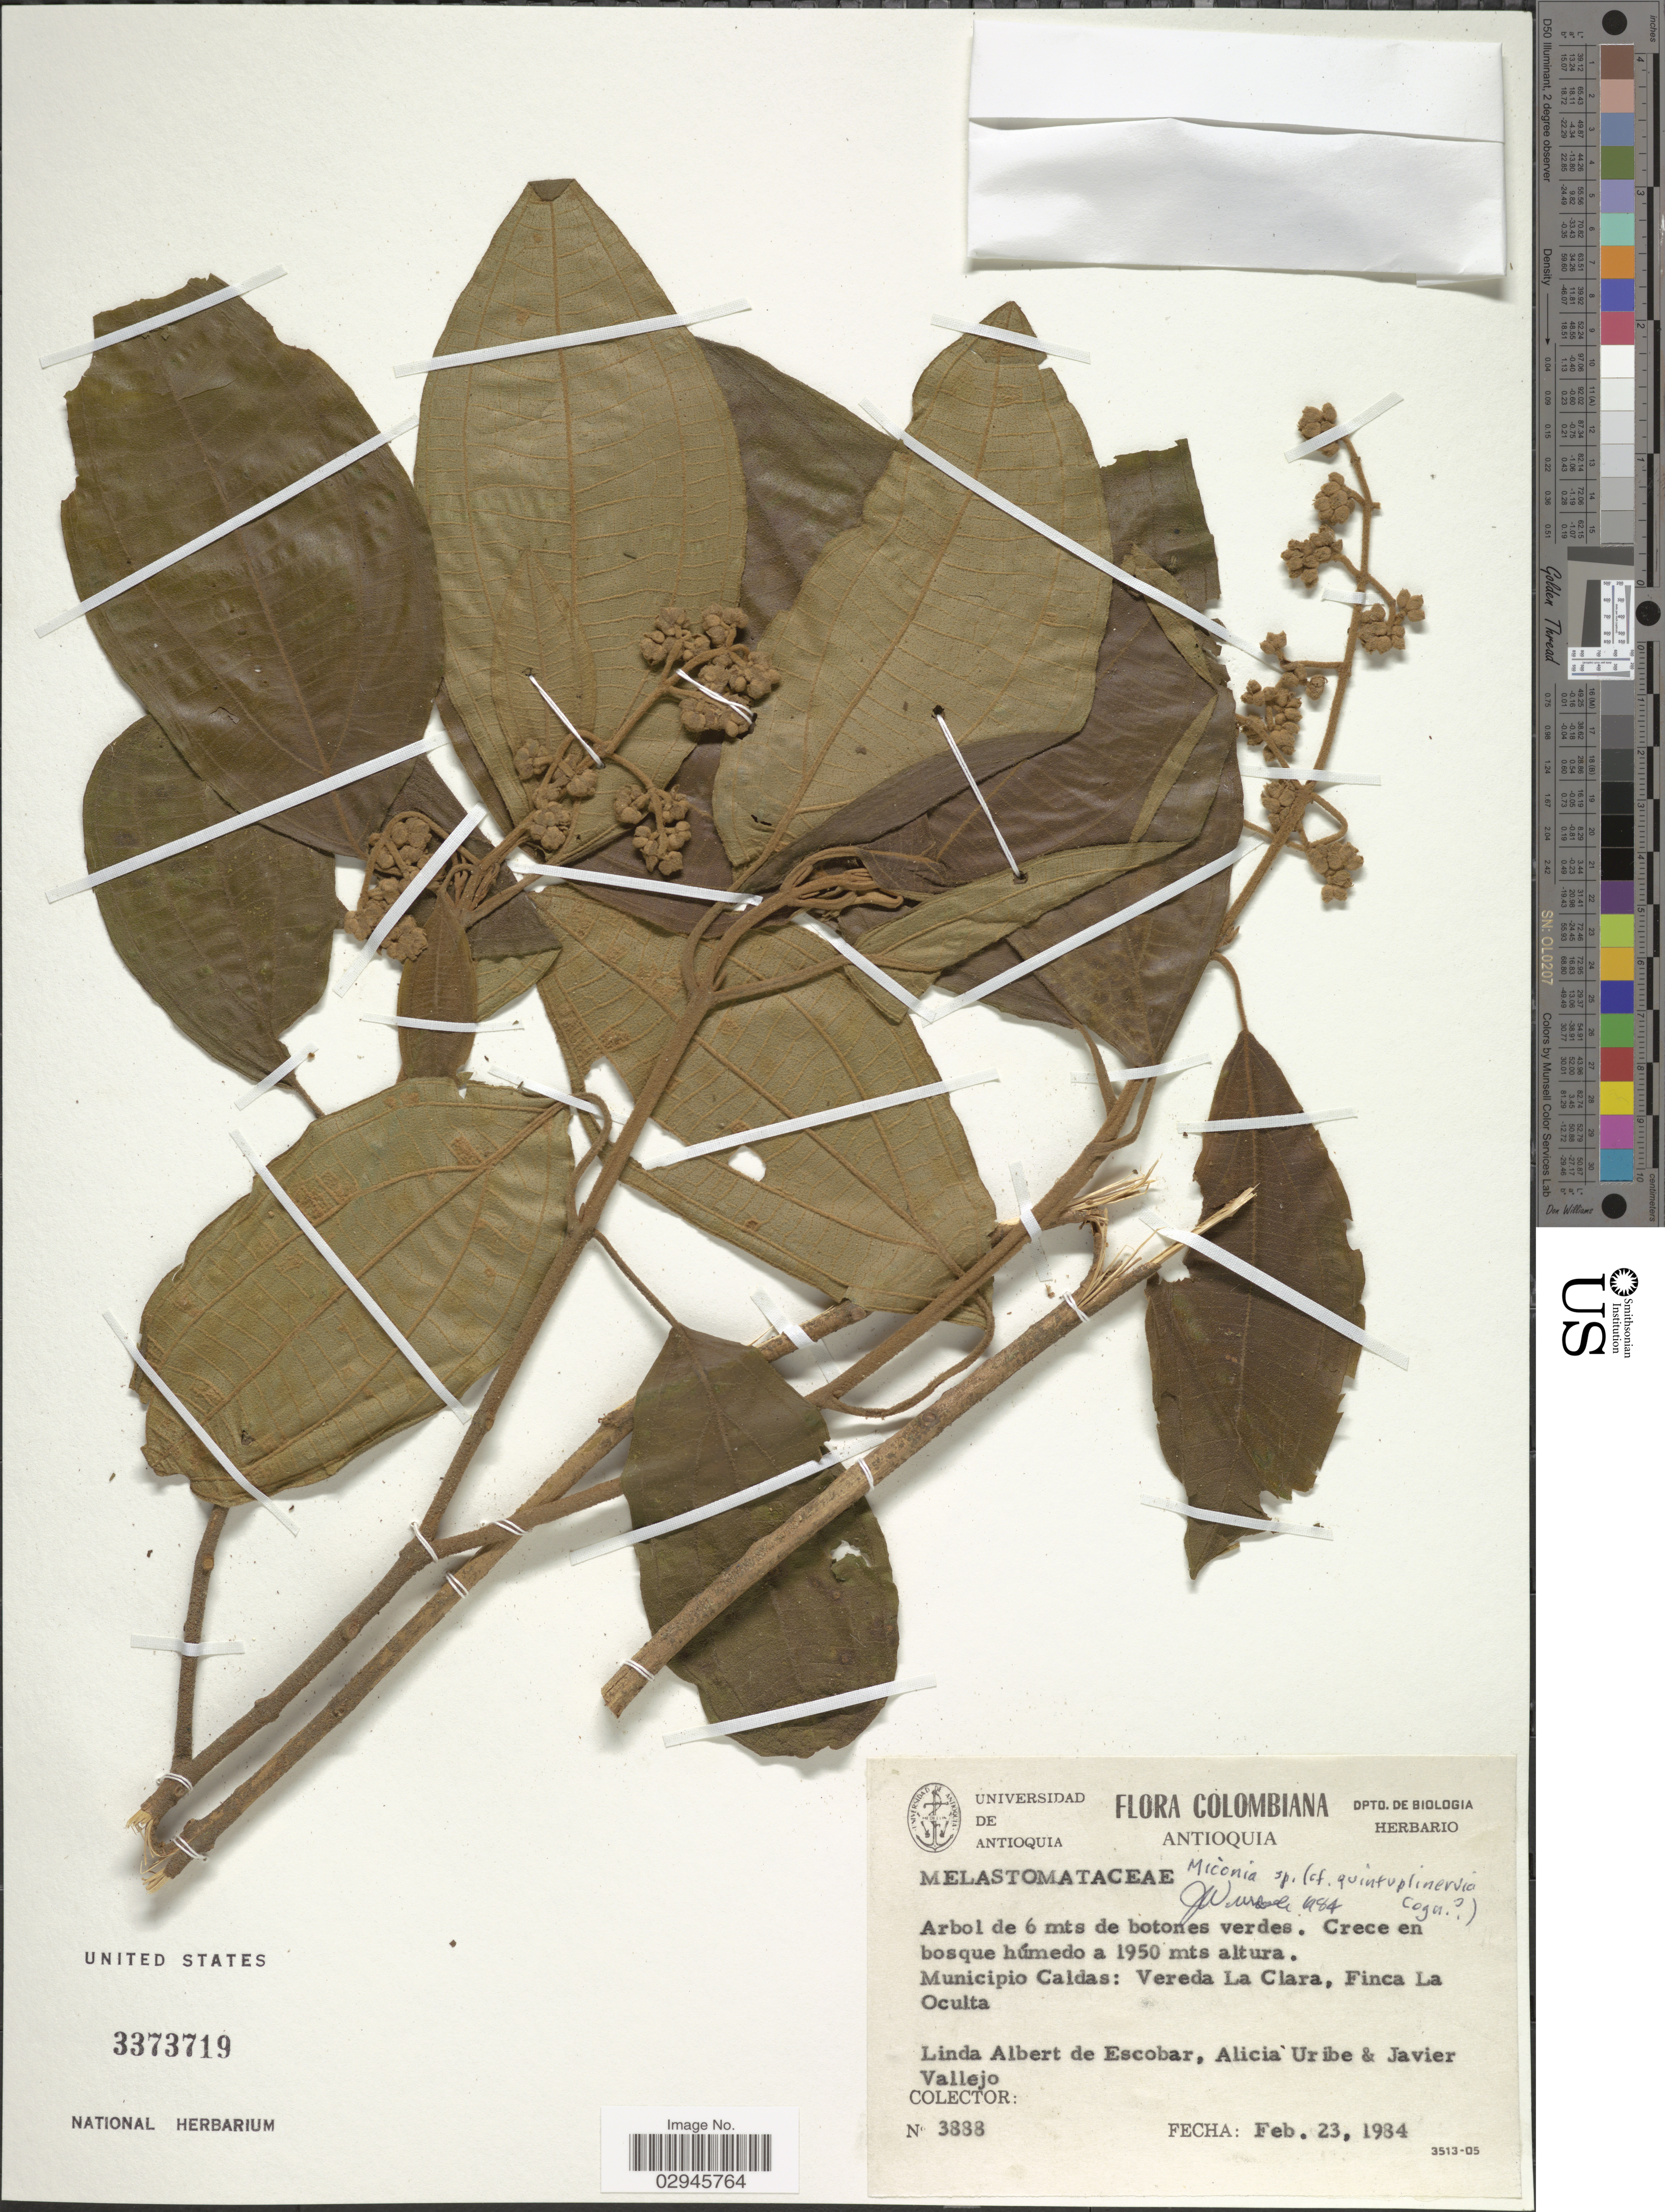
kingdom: Plantae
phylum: Tracheophyta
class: Magnoliopsida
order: Myrtales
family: Melastomataceae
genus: Miconia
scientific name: Miconia sp.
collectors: L. K. de Escobar, A. Uribe & J. Vallejo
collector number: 3888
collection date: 1984-02-23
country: Colombia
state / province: Caldas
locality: Municipio Caldas: Vereda La Clara, Finca La Oculta.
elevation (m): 1950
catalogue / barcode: US 3373719